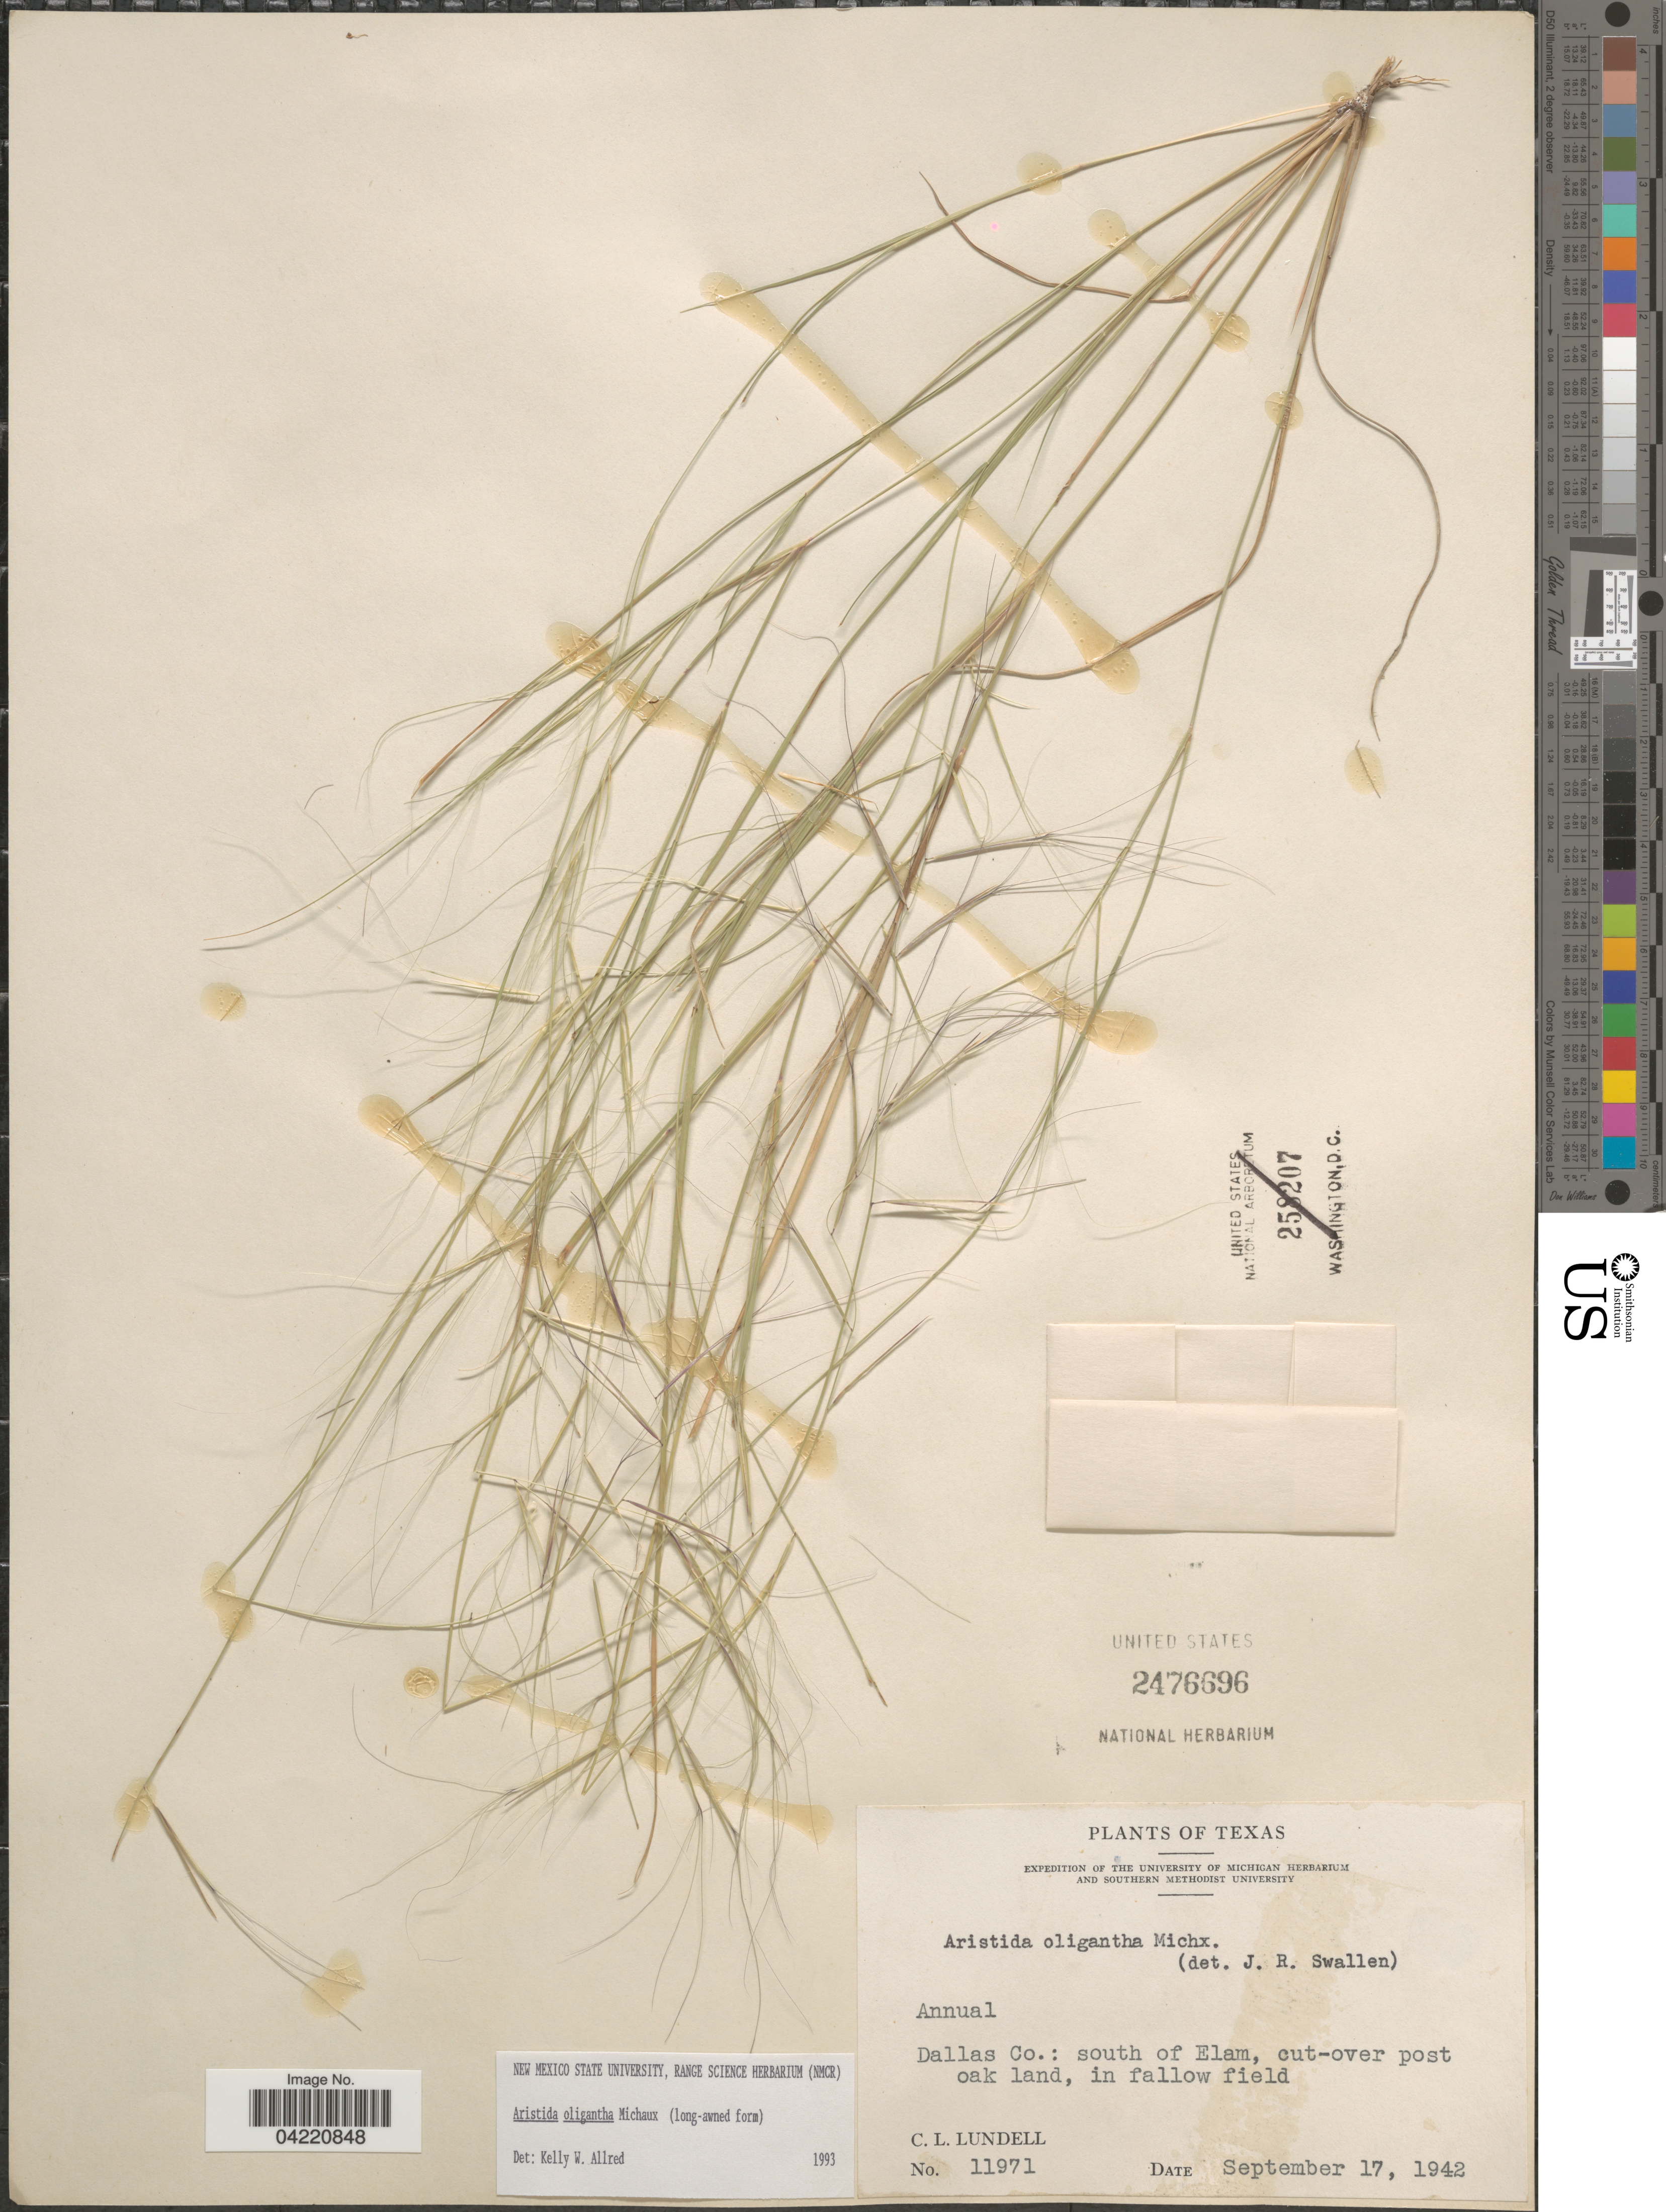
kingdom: Plantae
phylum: Tracheophyta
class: Liliopsida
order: Poales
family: Poaceae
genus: Aristida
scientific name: Aristida oligantha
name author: Michx.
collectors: C. L. Lundell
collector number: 11971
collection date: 1942-09-17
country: United States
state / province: Texas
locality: Expedition of the University of Michigan Herbarium and Southern Methodist University. Dallas Co.: south of Elam, cut-over post oak land, in fallow field.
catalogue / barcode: US 2476696